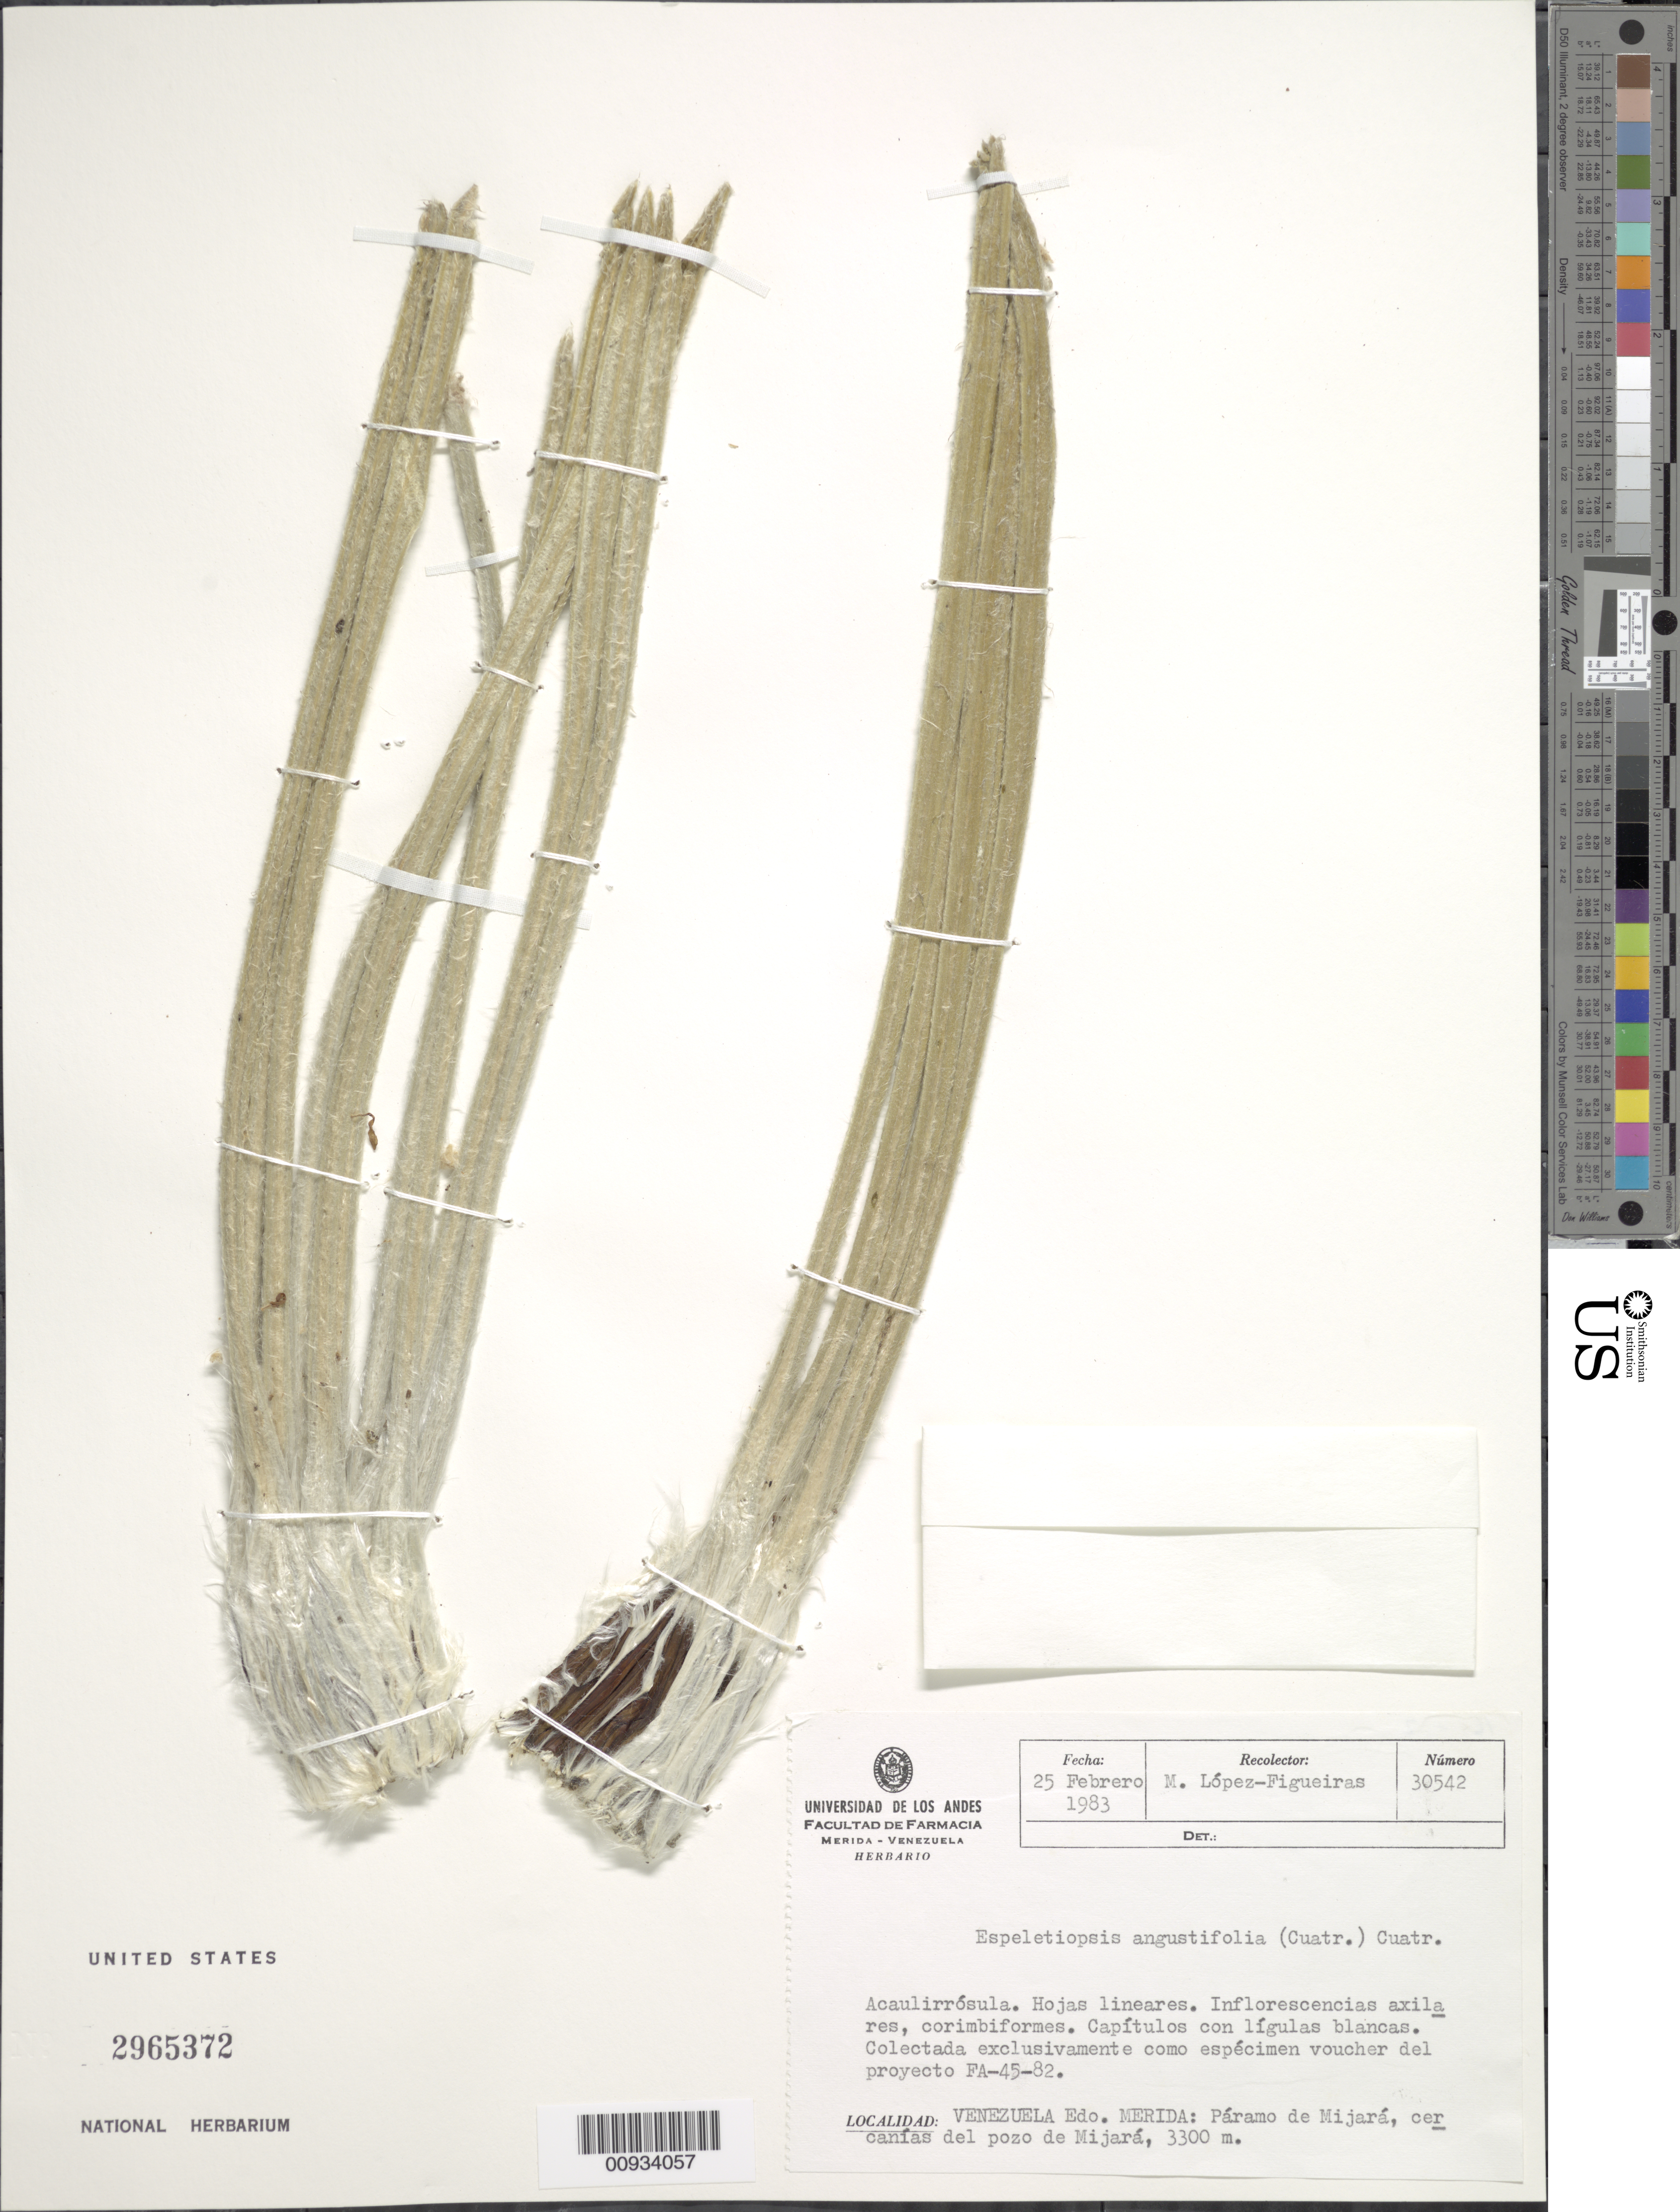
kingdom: Plantae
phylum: Tracheophyta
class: Magnoliopsida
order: Asterales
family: Asteraceae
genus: Espeletiopsis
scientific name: Espeletiopsis angustifolia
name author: (Cuatrec.) Cuatrec.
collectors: M. López Figueiras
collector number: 30542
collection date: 1983-02-25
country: Venezuela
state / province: Mérida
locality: Paramo de Mijara, cercanias del pozo de Mijara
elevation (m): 3300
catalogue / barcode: US 2965372